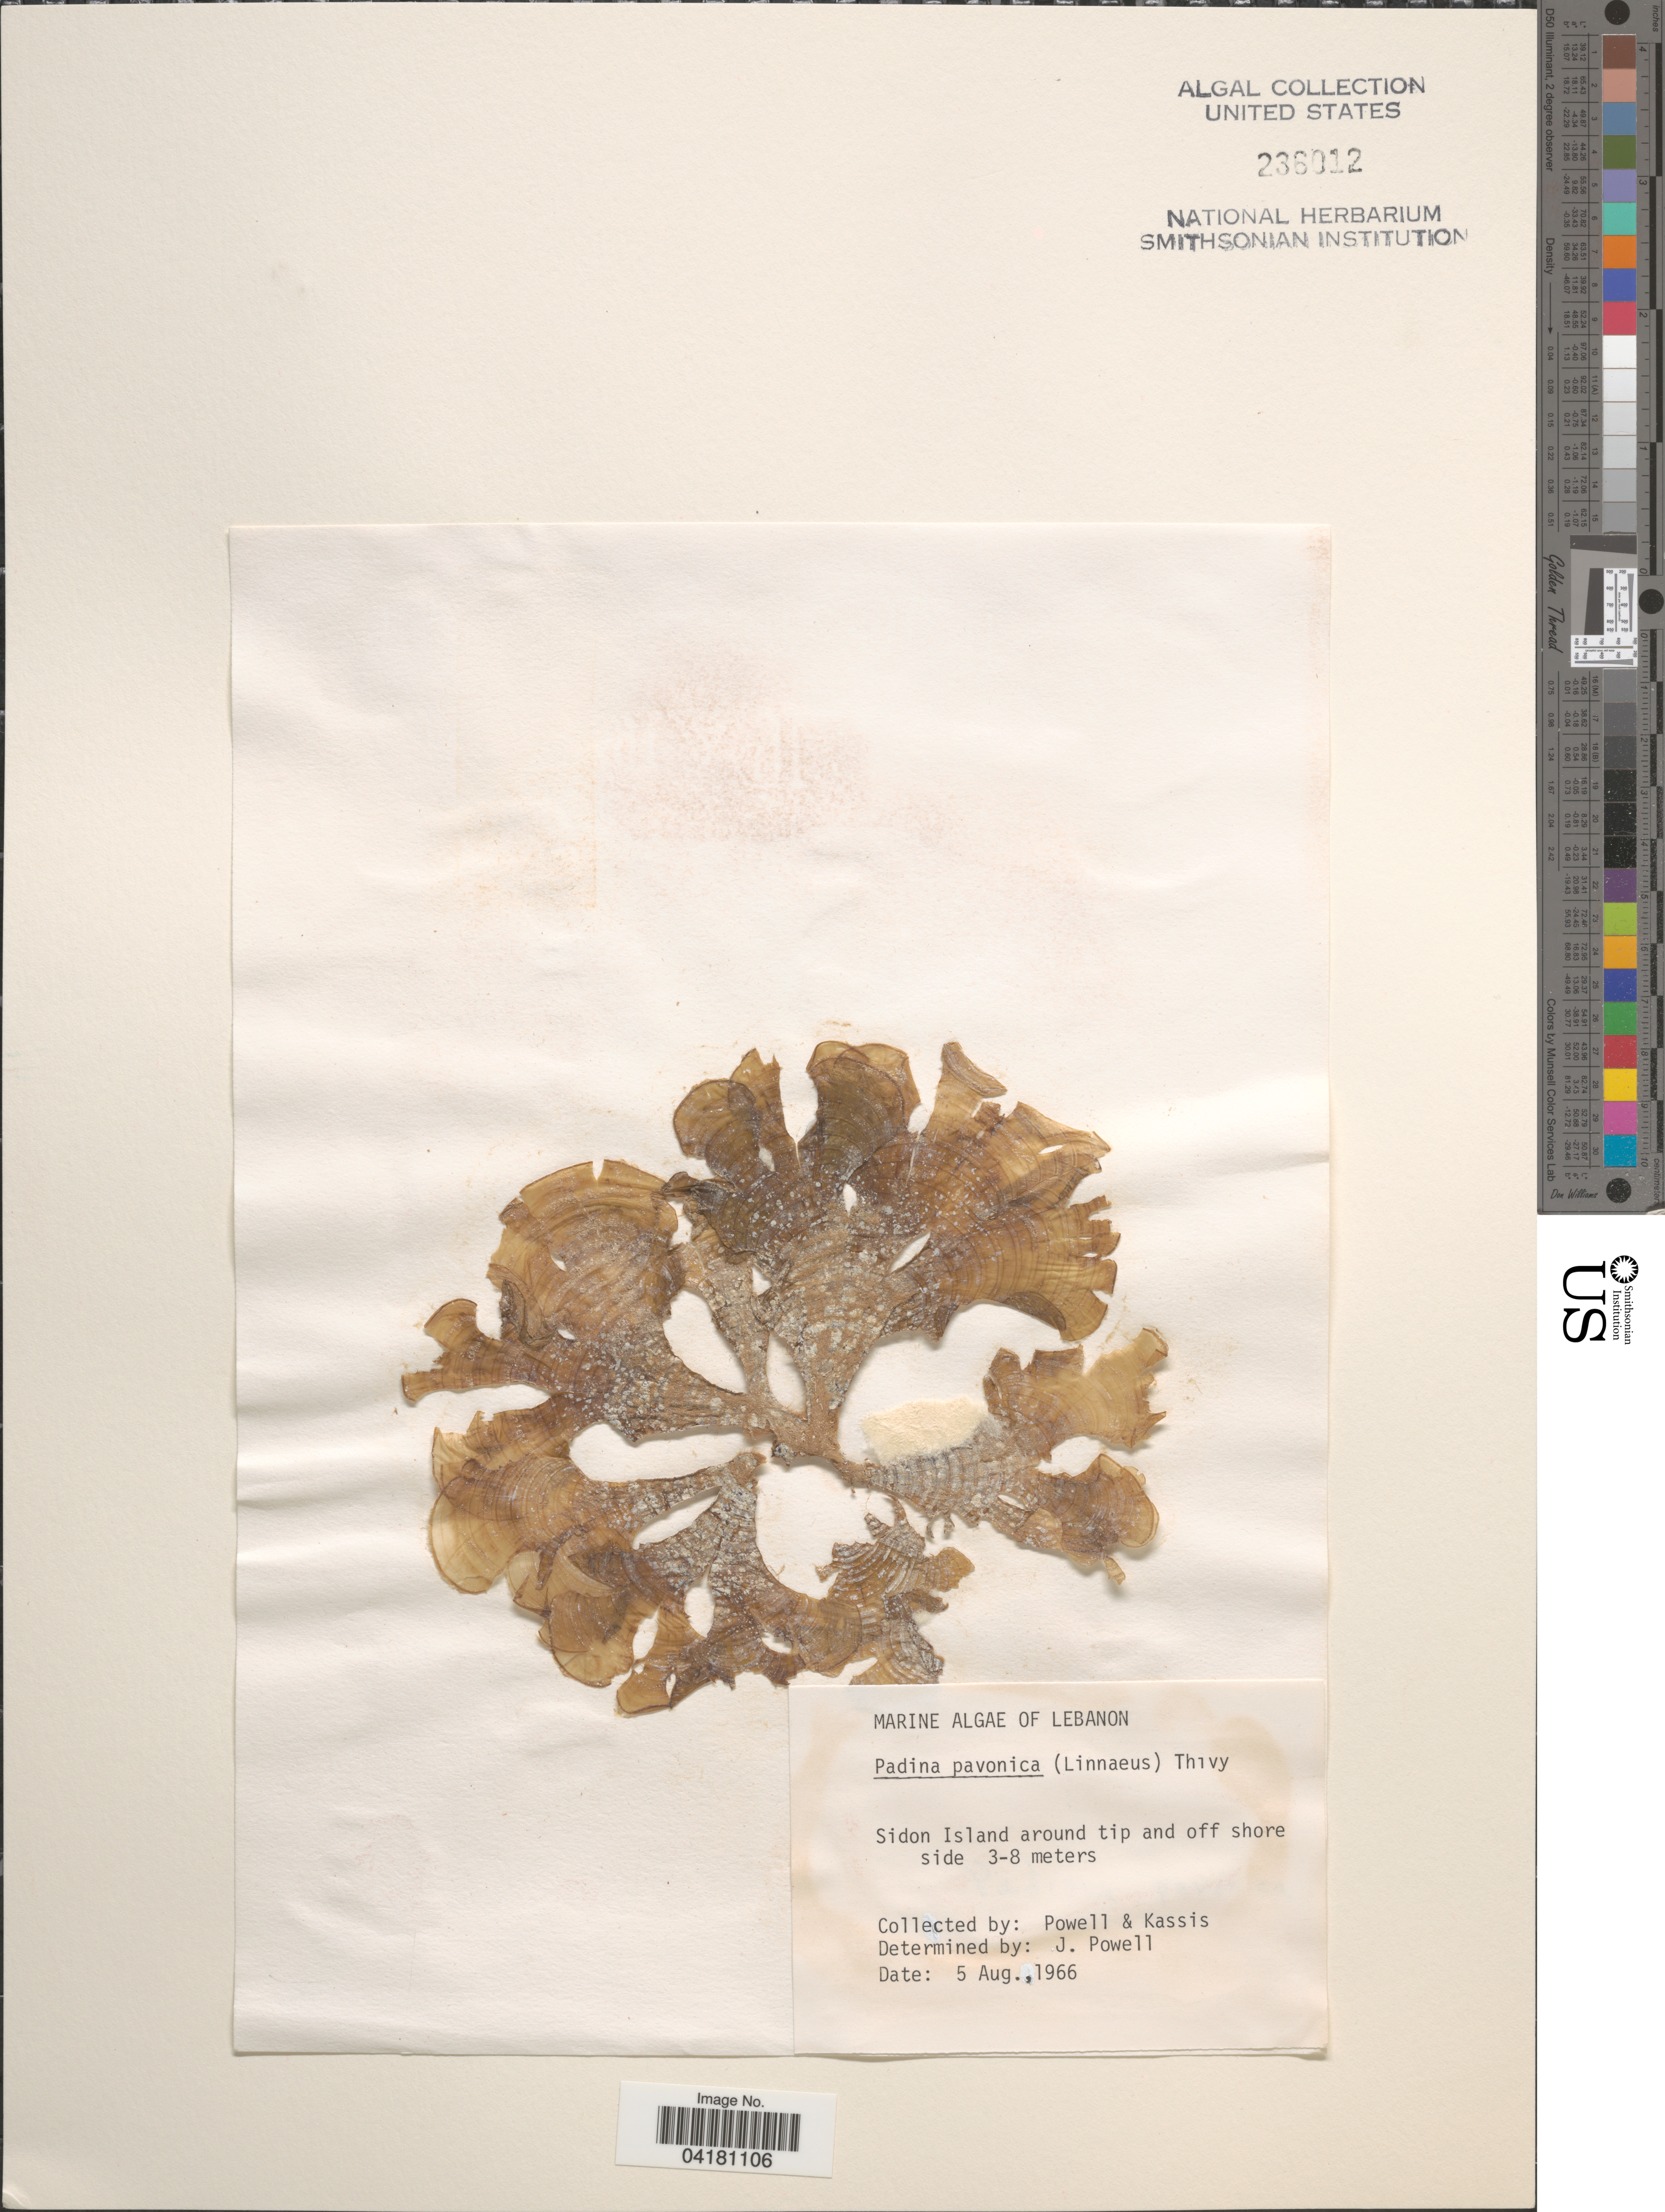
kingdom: Chromista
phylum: Ochrophyta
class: Phaeophyceae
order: Dictyotales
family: Dictyotaceae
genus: Padina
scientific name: Padina pavonica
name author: (L.) Thivy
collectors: -. Powell & Kassis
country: Lebanon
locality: Sidon Island around tip and off shore side.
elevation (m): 3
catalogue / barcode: US 236012